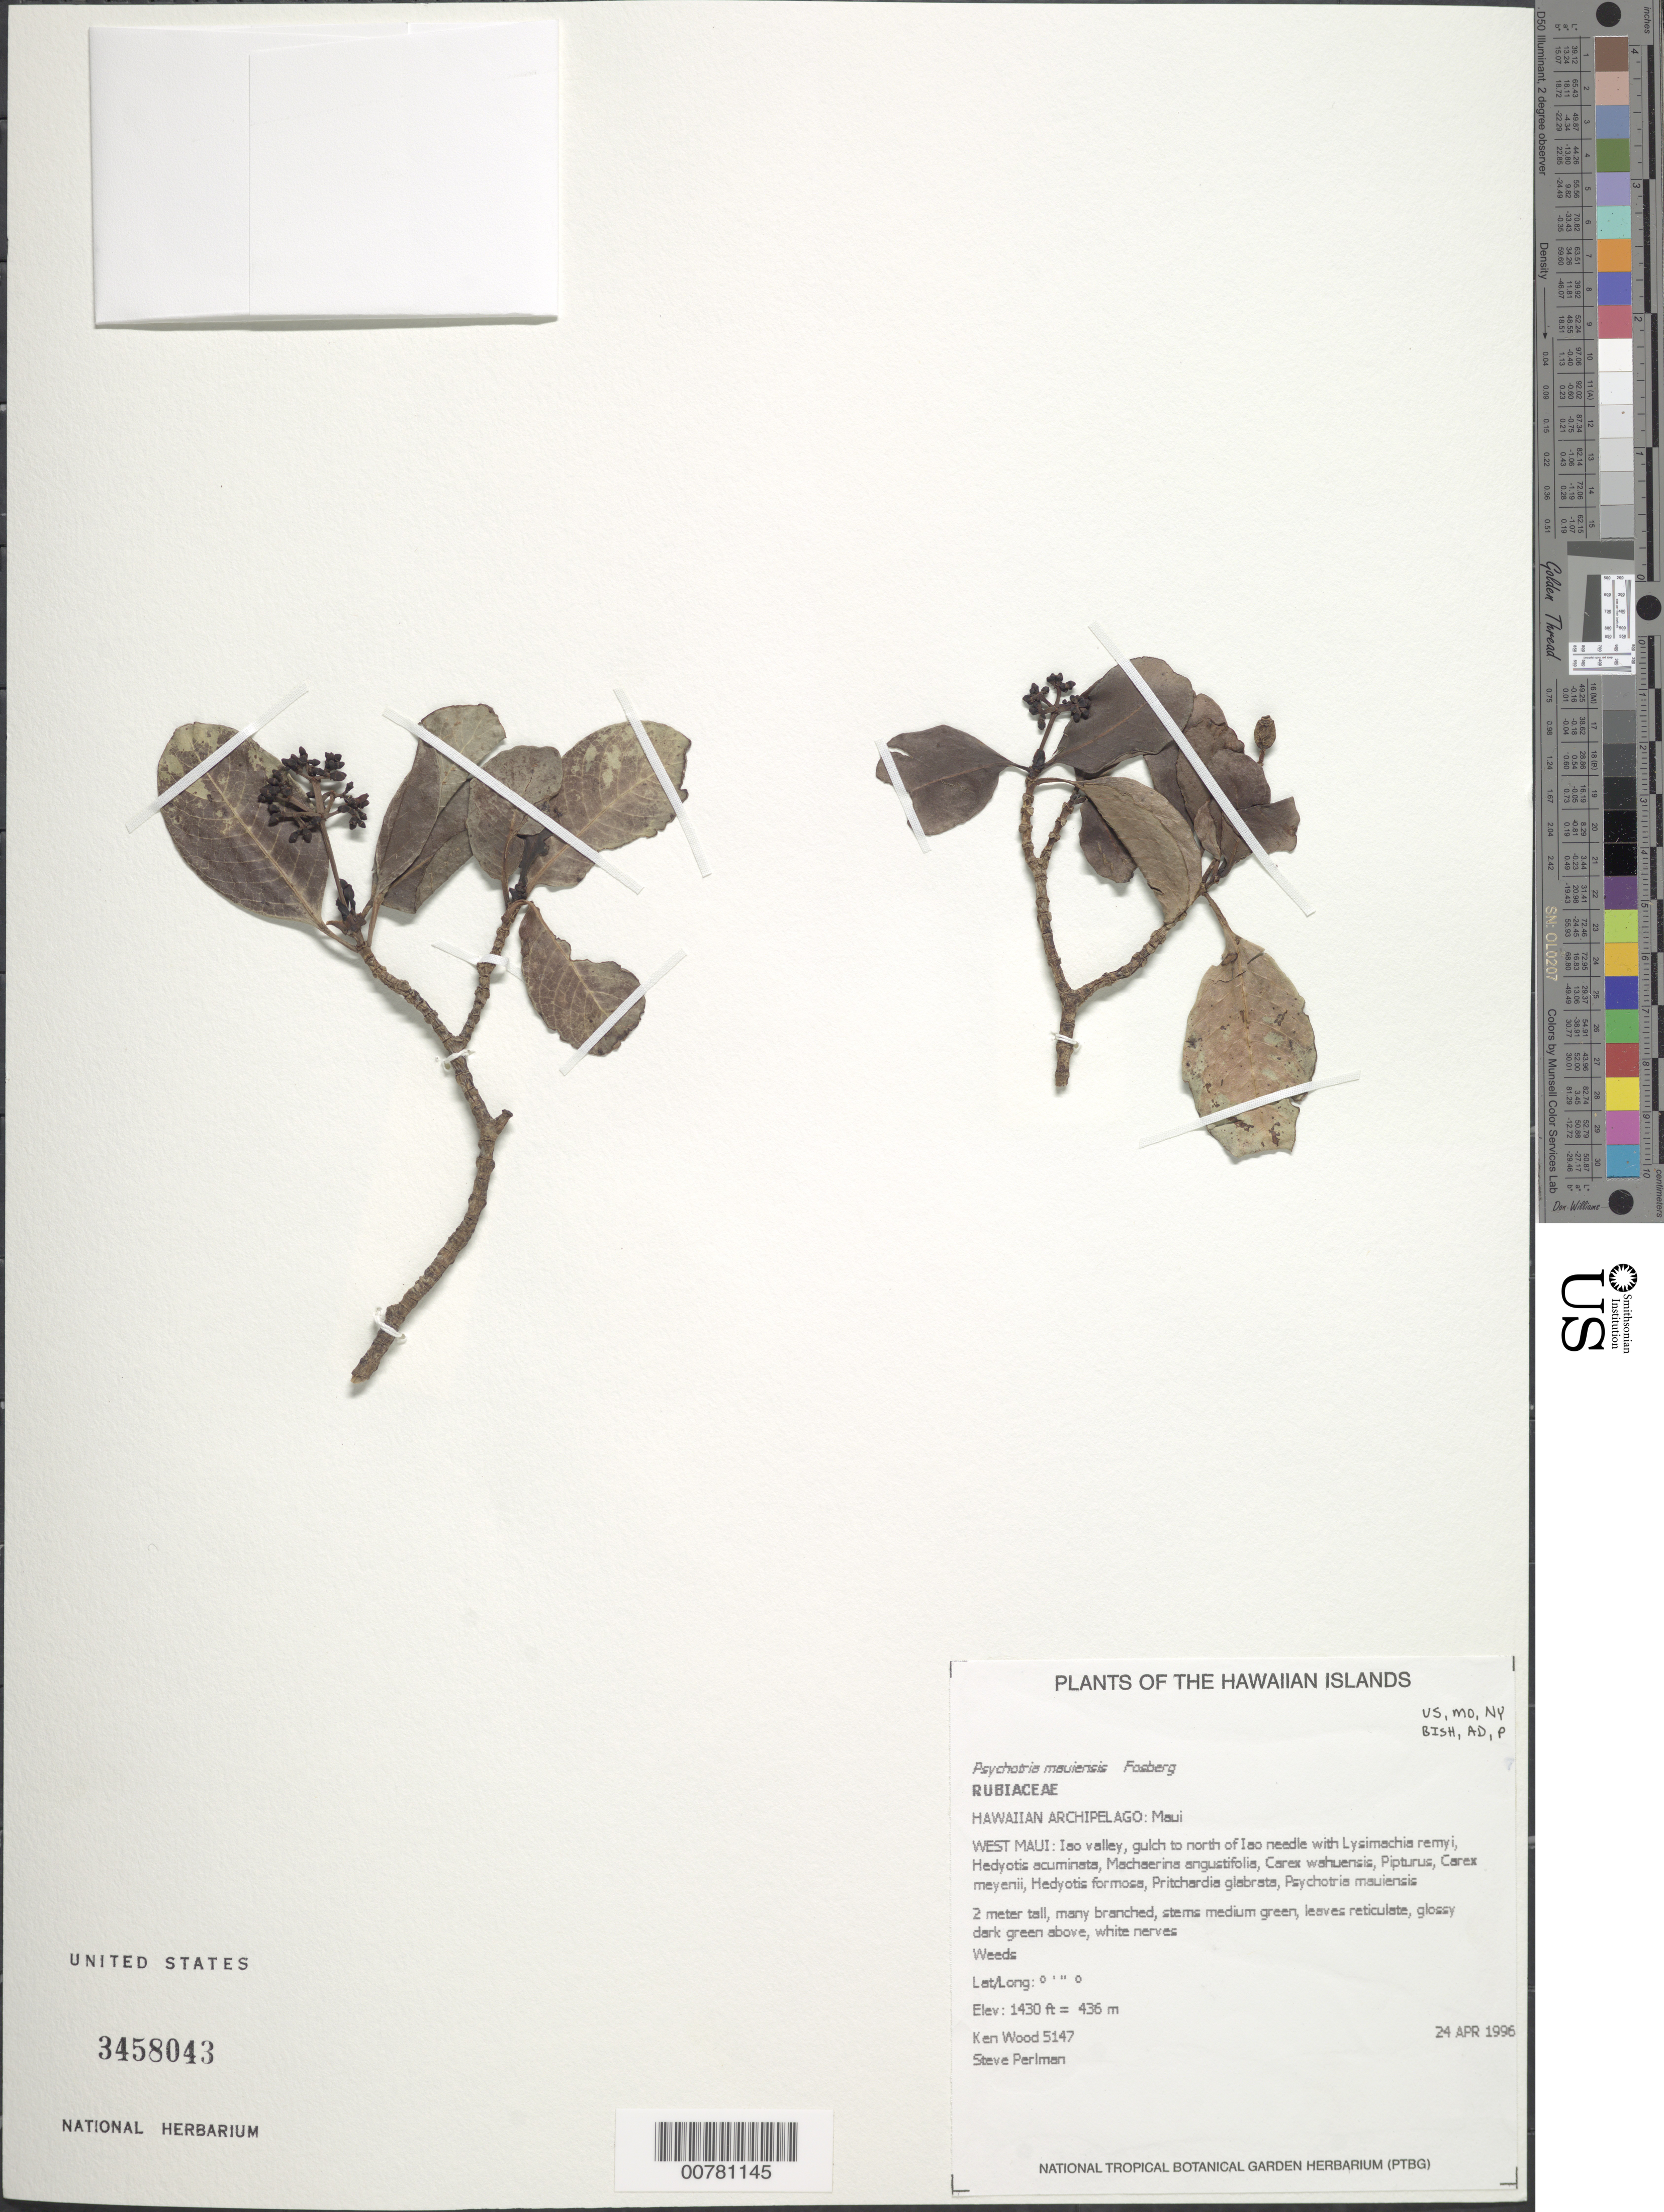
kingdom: Plantae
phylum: Tracheophyta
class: Magnoliopsida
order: Gentianales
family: Rubiaceae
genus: Psychotria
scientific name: Psychotria mauiensis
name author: Fosberg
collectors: K. R. Wood & S. P. Perlman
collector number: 5147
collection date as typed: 24 Apr 1996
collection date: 1996-04-24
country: United States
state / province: Hawaii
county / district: Maui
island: Maui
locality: West Maui, Iao valley, gulch to north of Iao needle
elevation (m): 436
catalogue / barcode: US 3458043